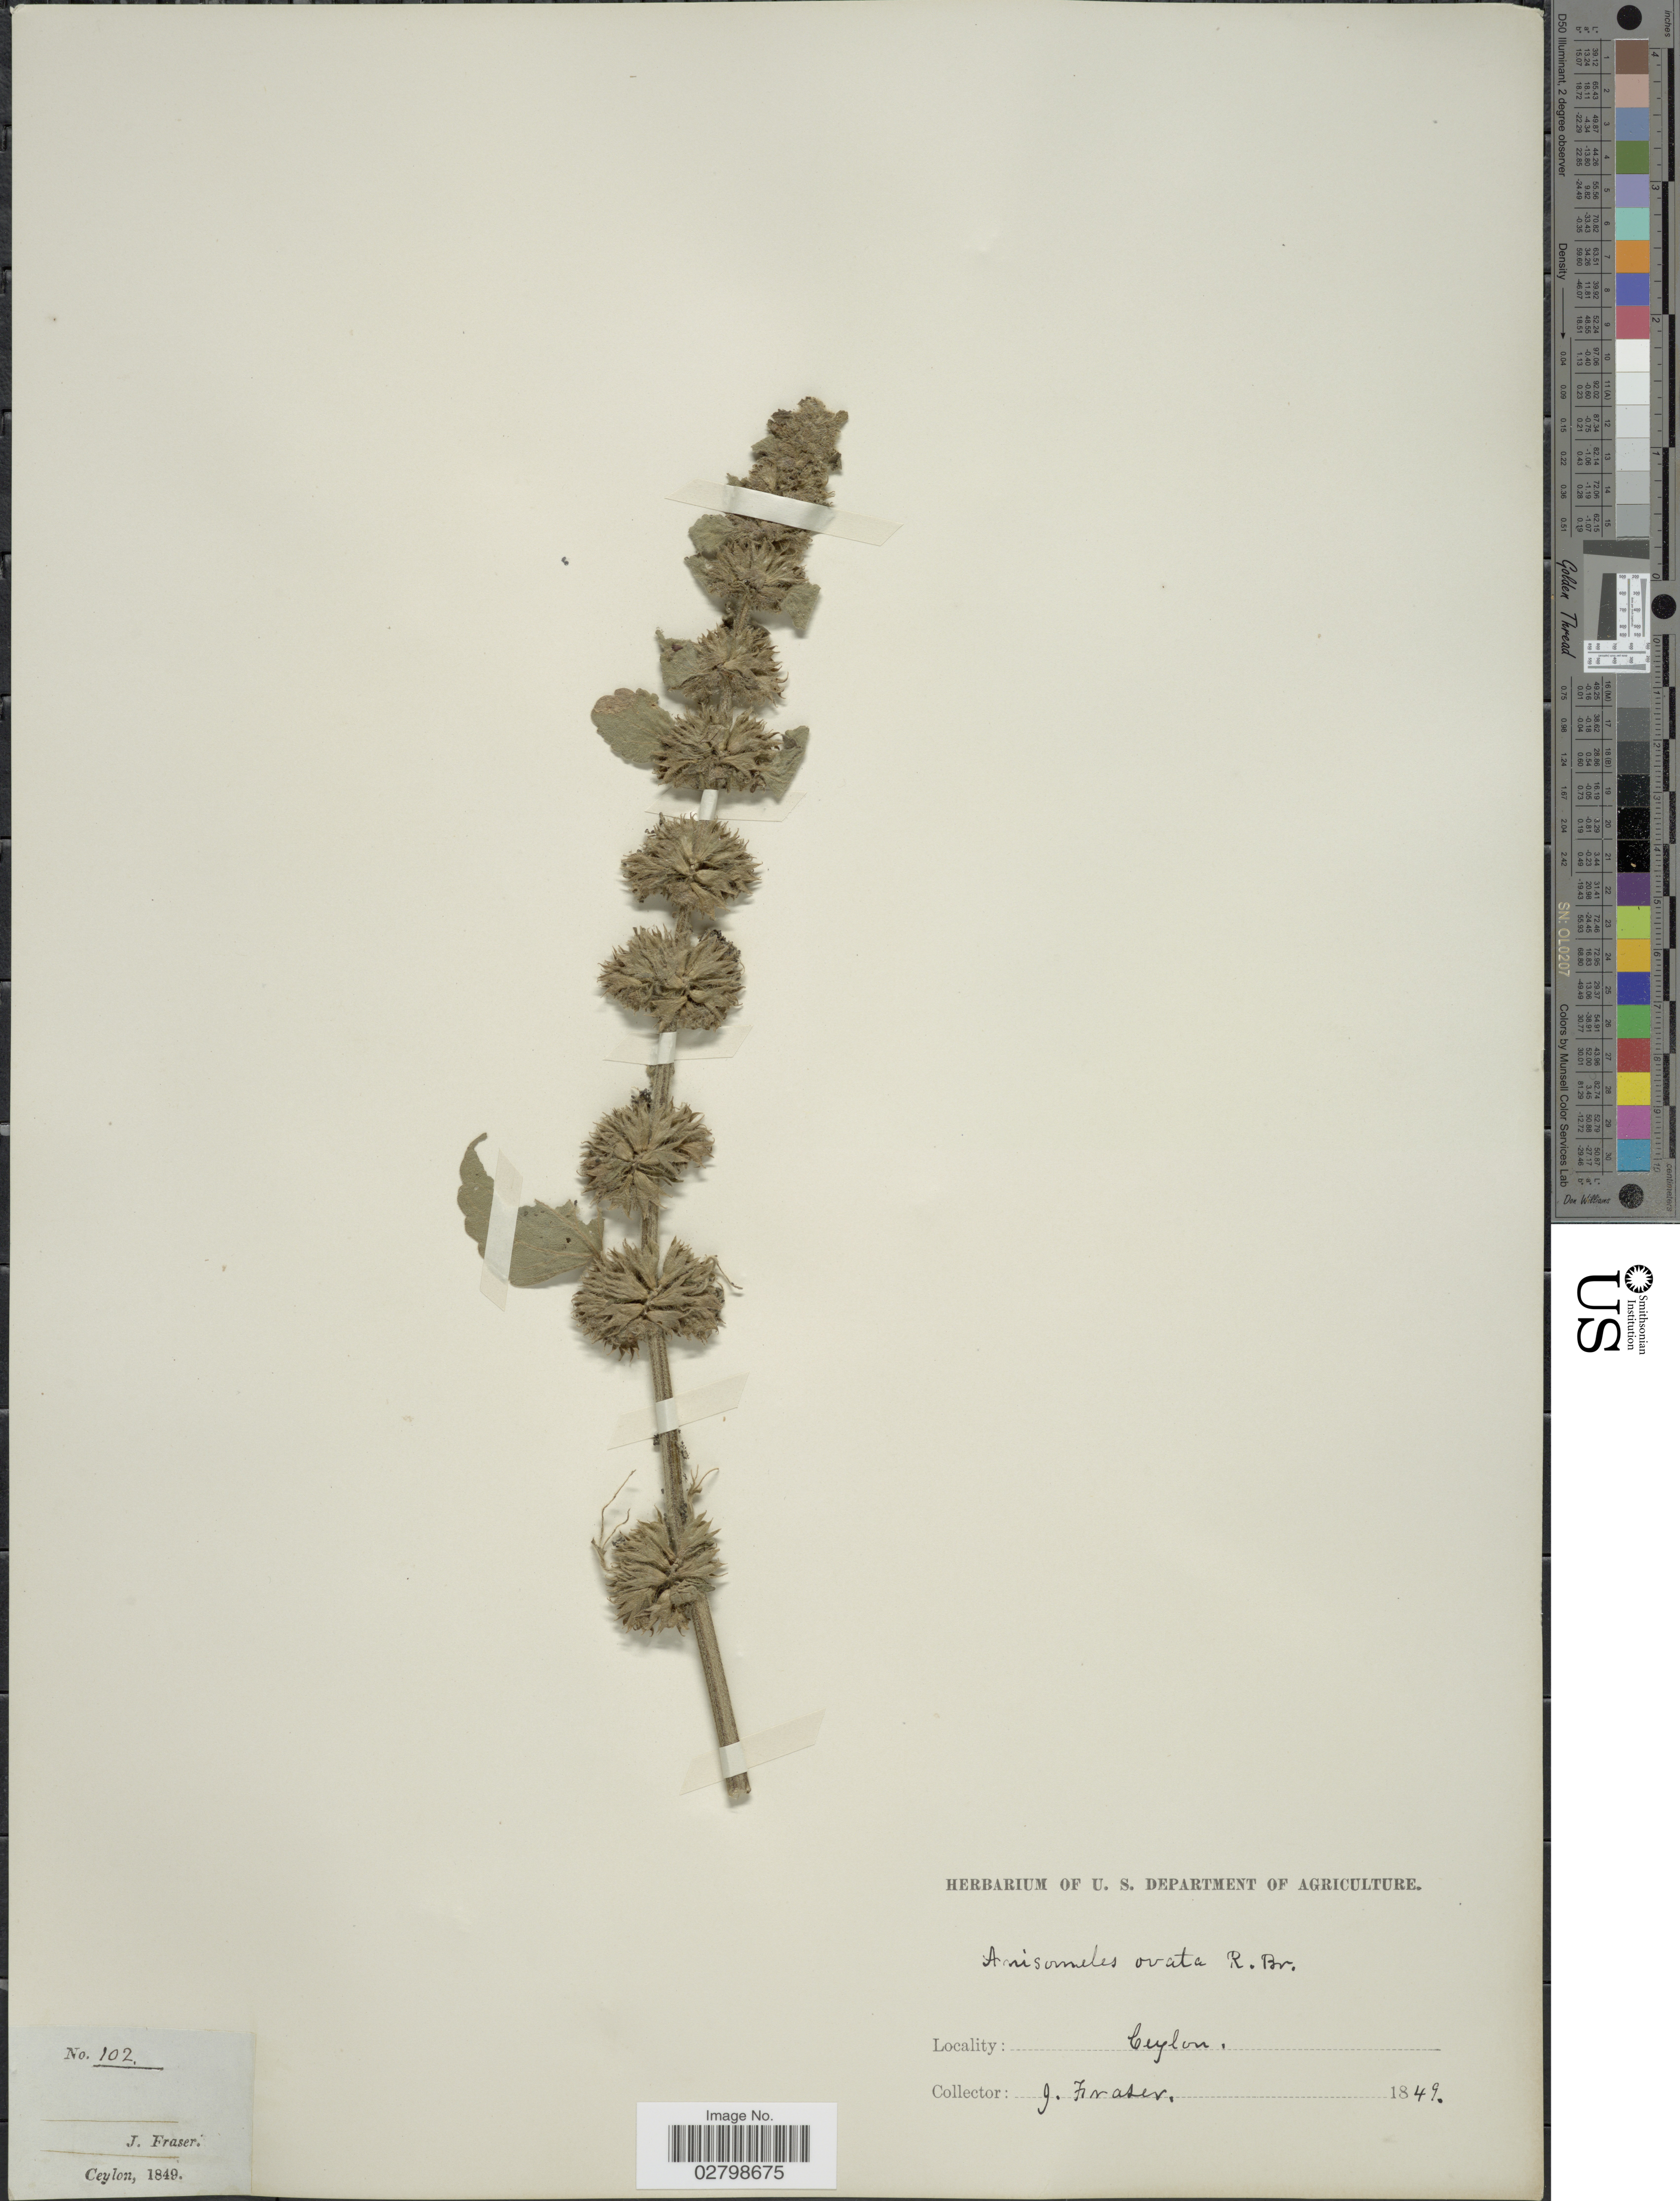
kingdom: Plantae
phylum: Tracheophyta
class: Magnoliopsida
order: Lamiales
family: Lamiaceae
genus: Anisomeles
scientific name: Anisomeles indica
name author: (L.) Kuntze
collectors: J. Fraser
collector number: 102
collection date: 1849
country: Sri Lanka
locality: Ceylon.